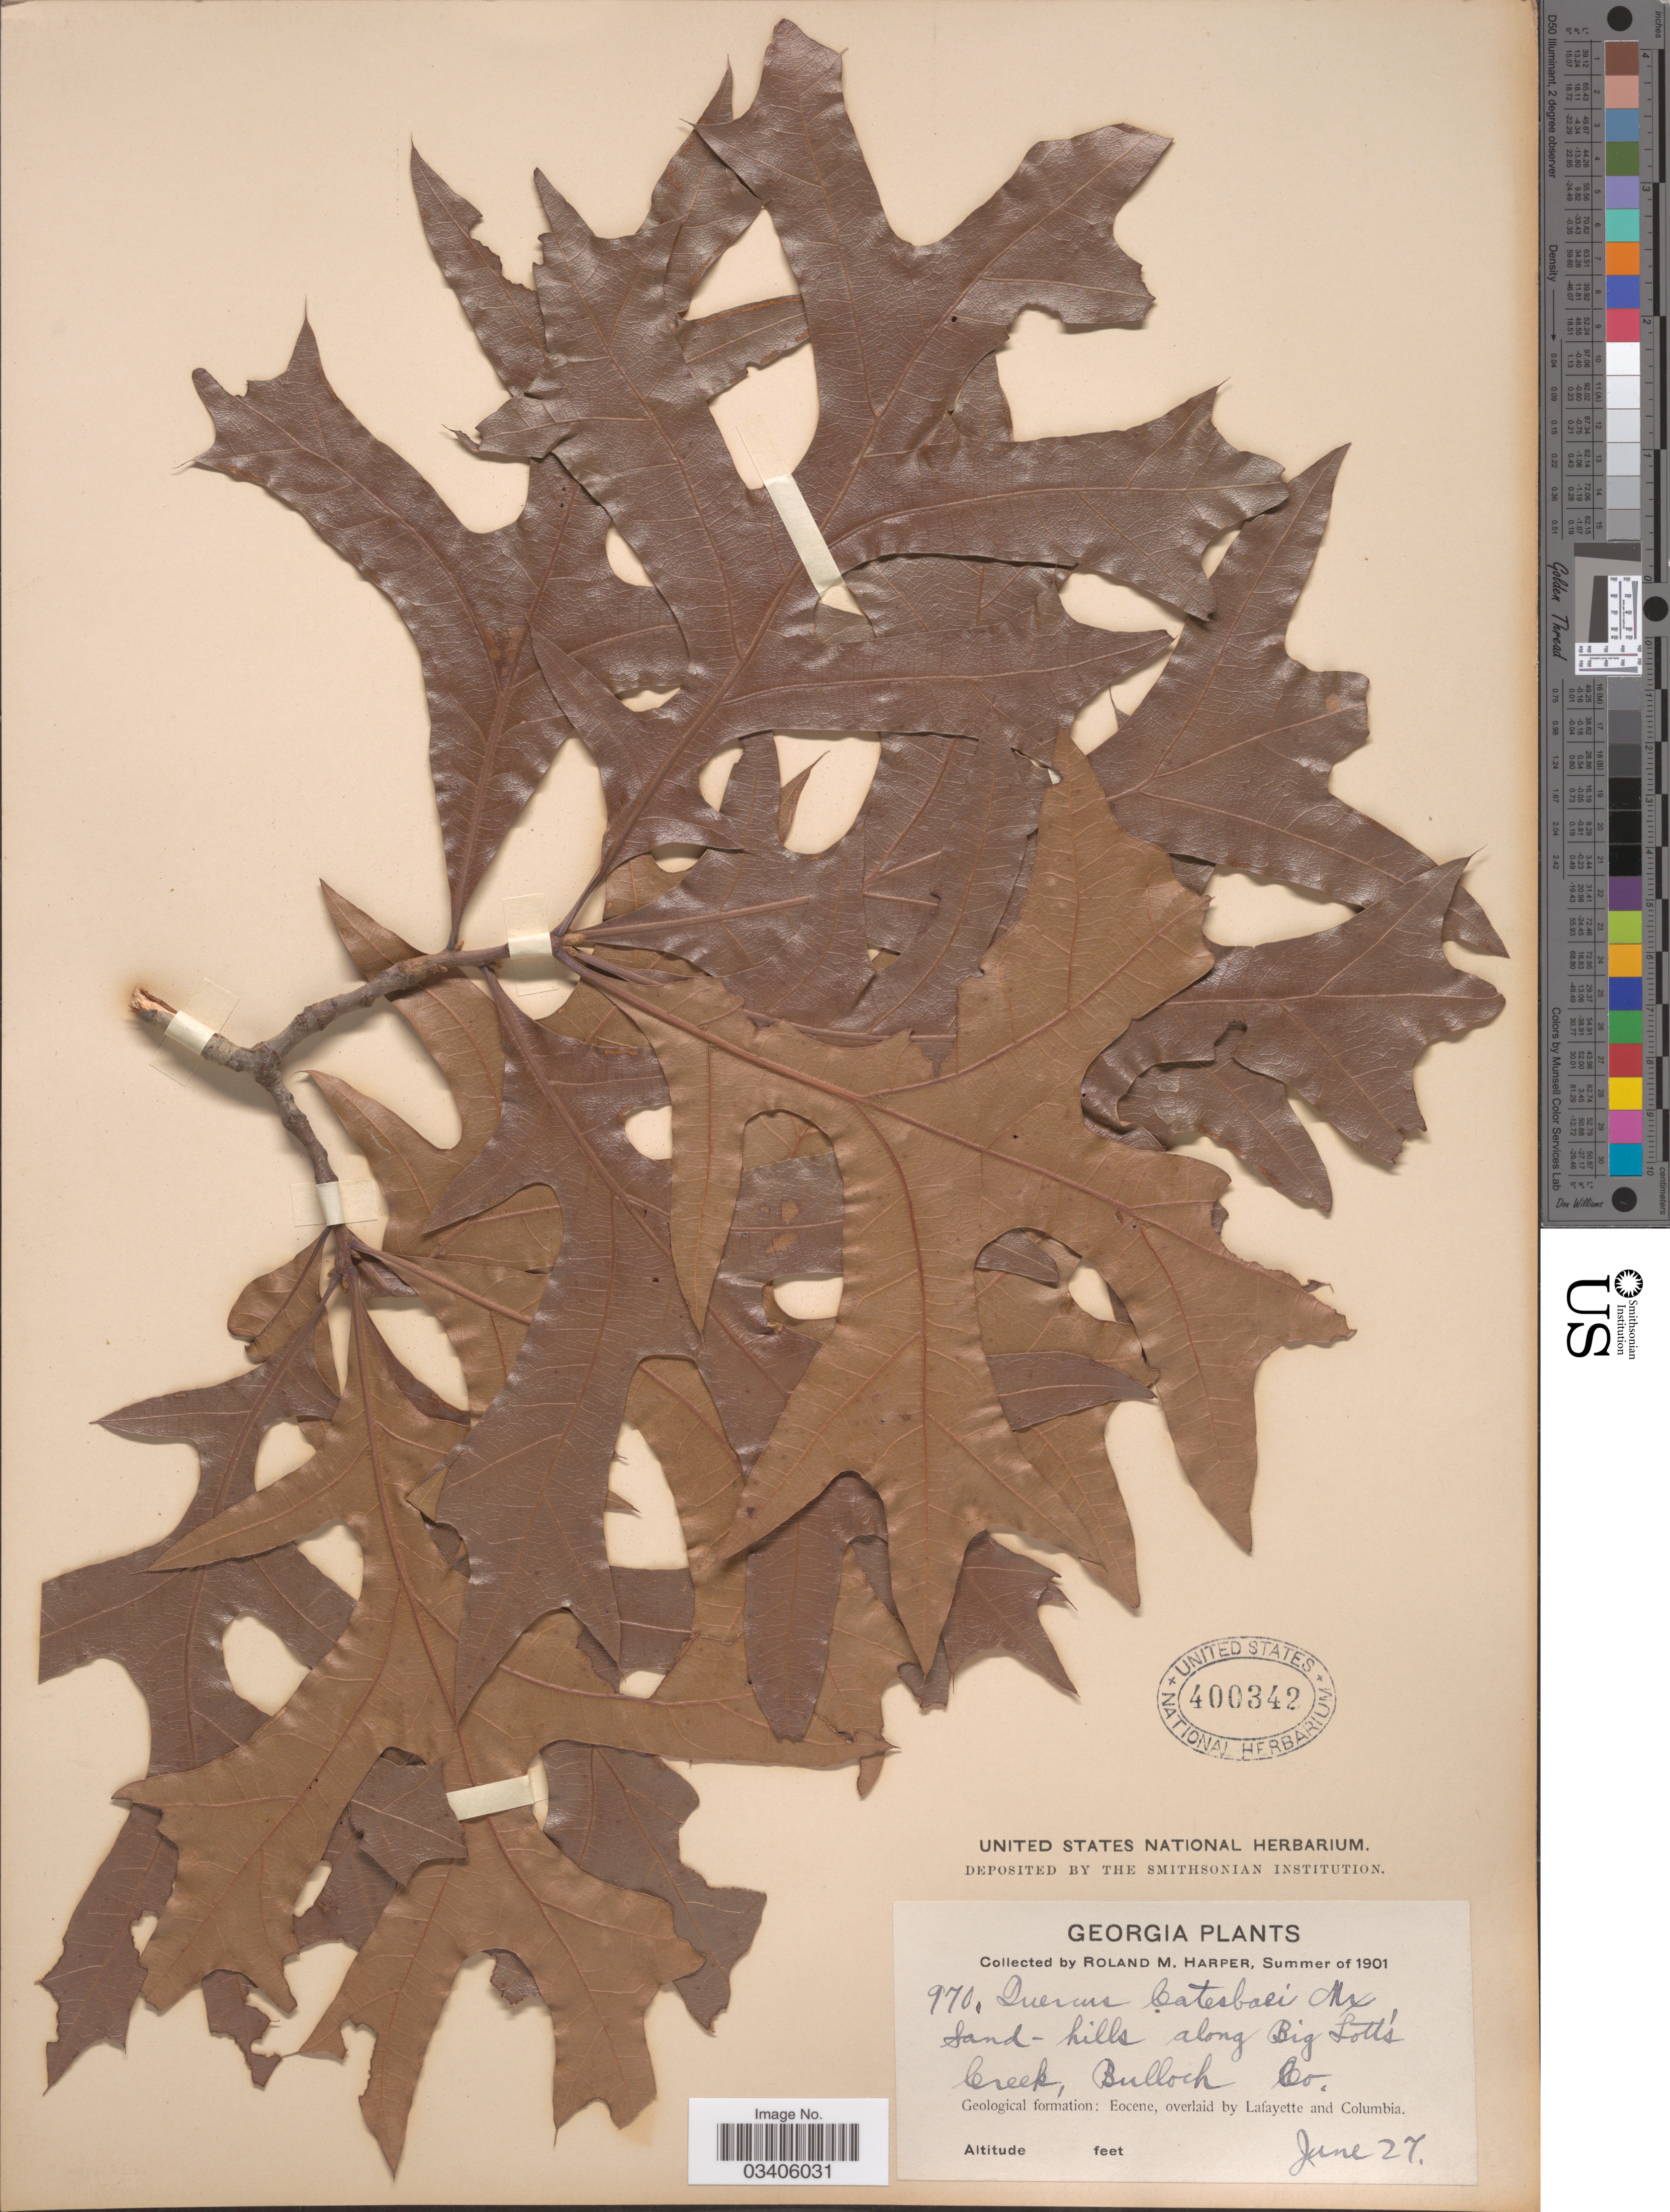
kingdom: Plantae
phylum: Tracheophyta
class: Magnoliopsida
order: Fagales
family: Fagaceae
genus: Quercus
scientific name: Quercus laevis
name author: Walter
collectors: R. Harper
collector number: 970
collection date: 1901-06-27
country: United States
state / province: Georgia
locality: Sand-hills along Big Lott's Creek, Bullock Co.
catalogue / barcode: US 400342